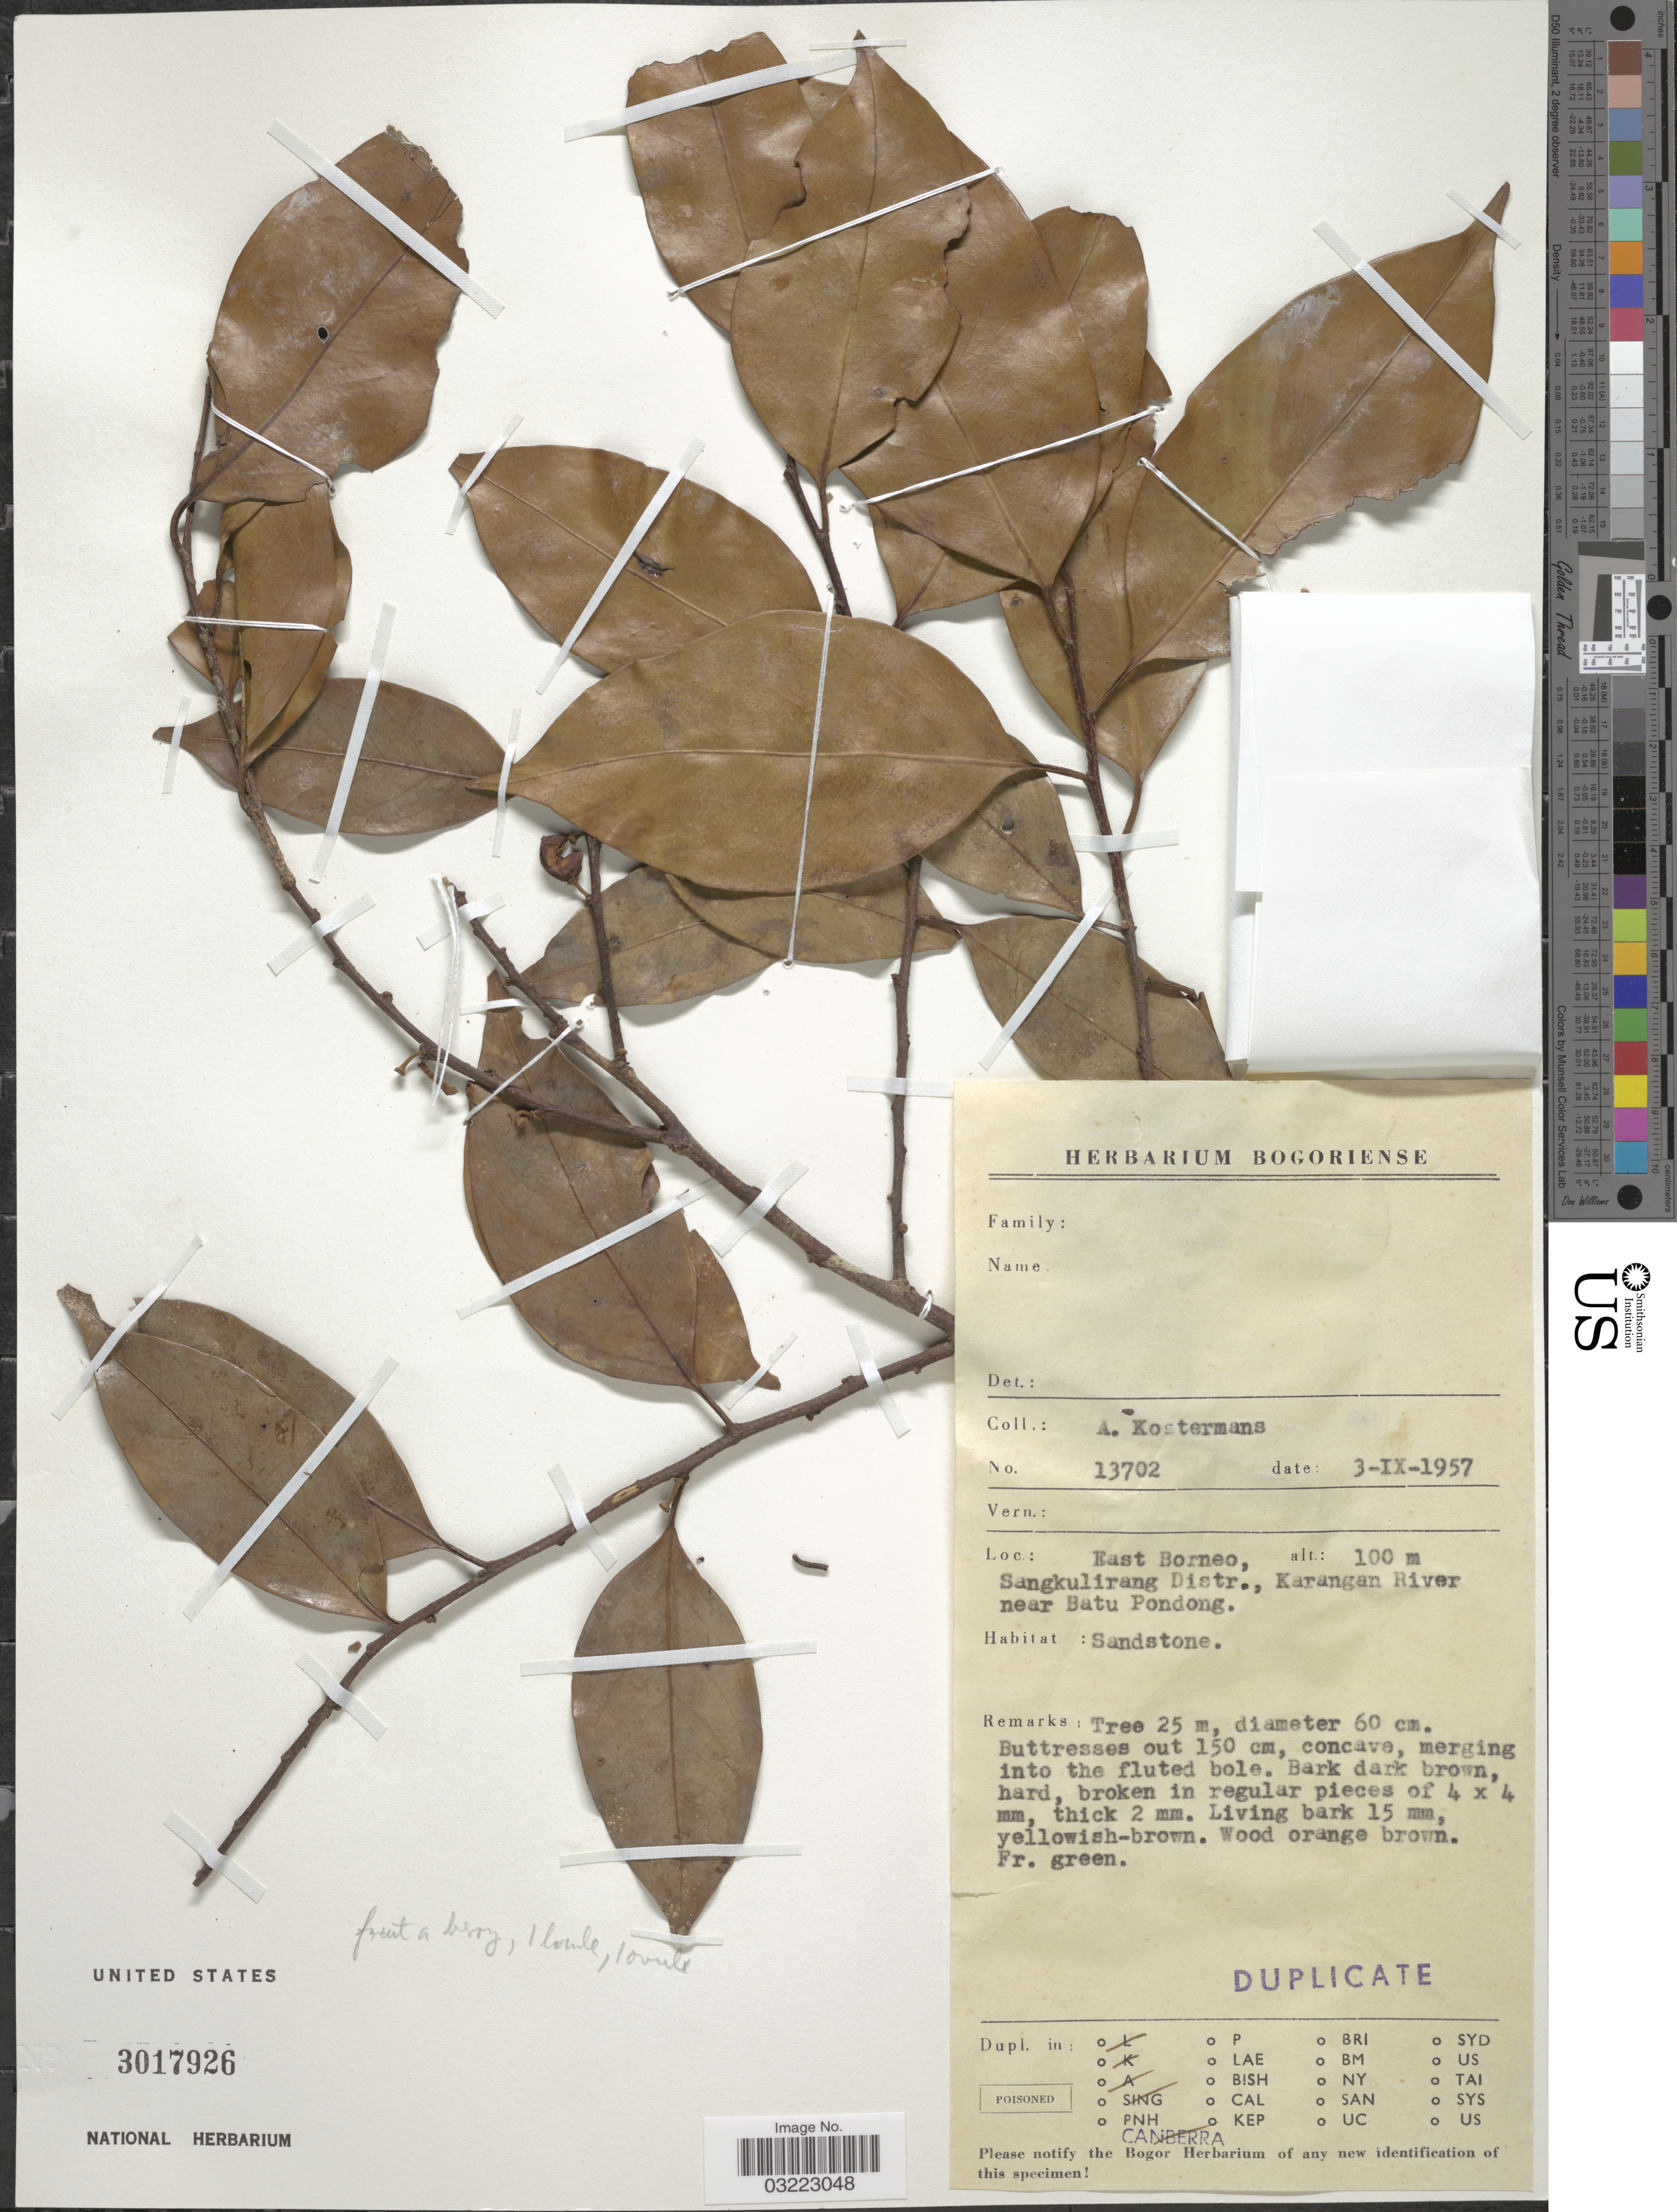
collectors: A. J. G. Kostermans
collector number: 13702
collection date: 1957-09-03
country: Indonesia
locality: East Borneo. Sangkulirang Distr., Karangan River near Batu Pondong.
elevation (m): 100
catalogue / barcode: US 3017926